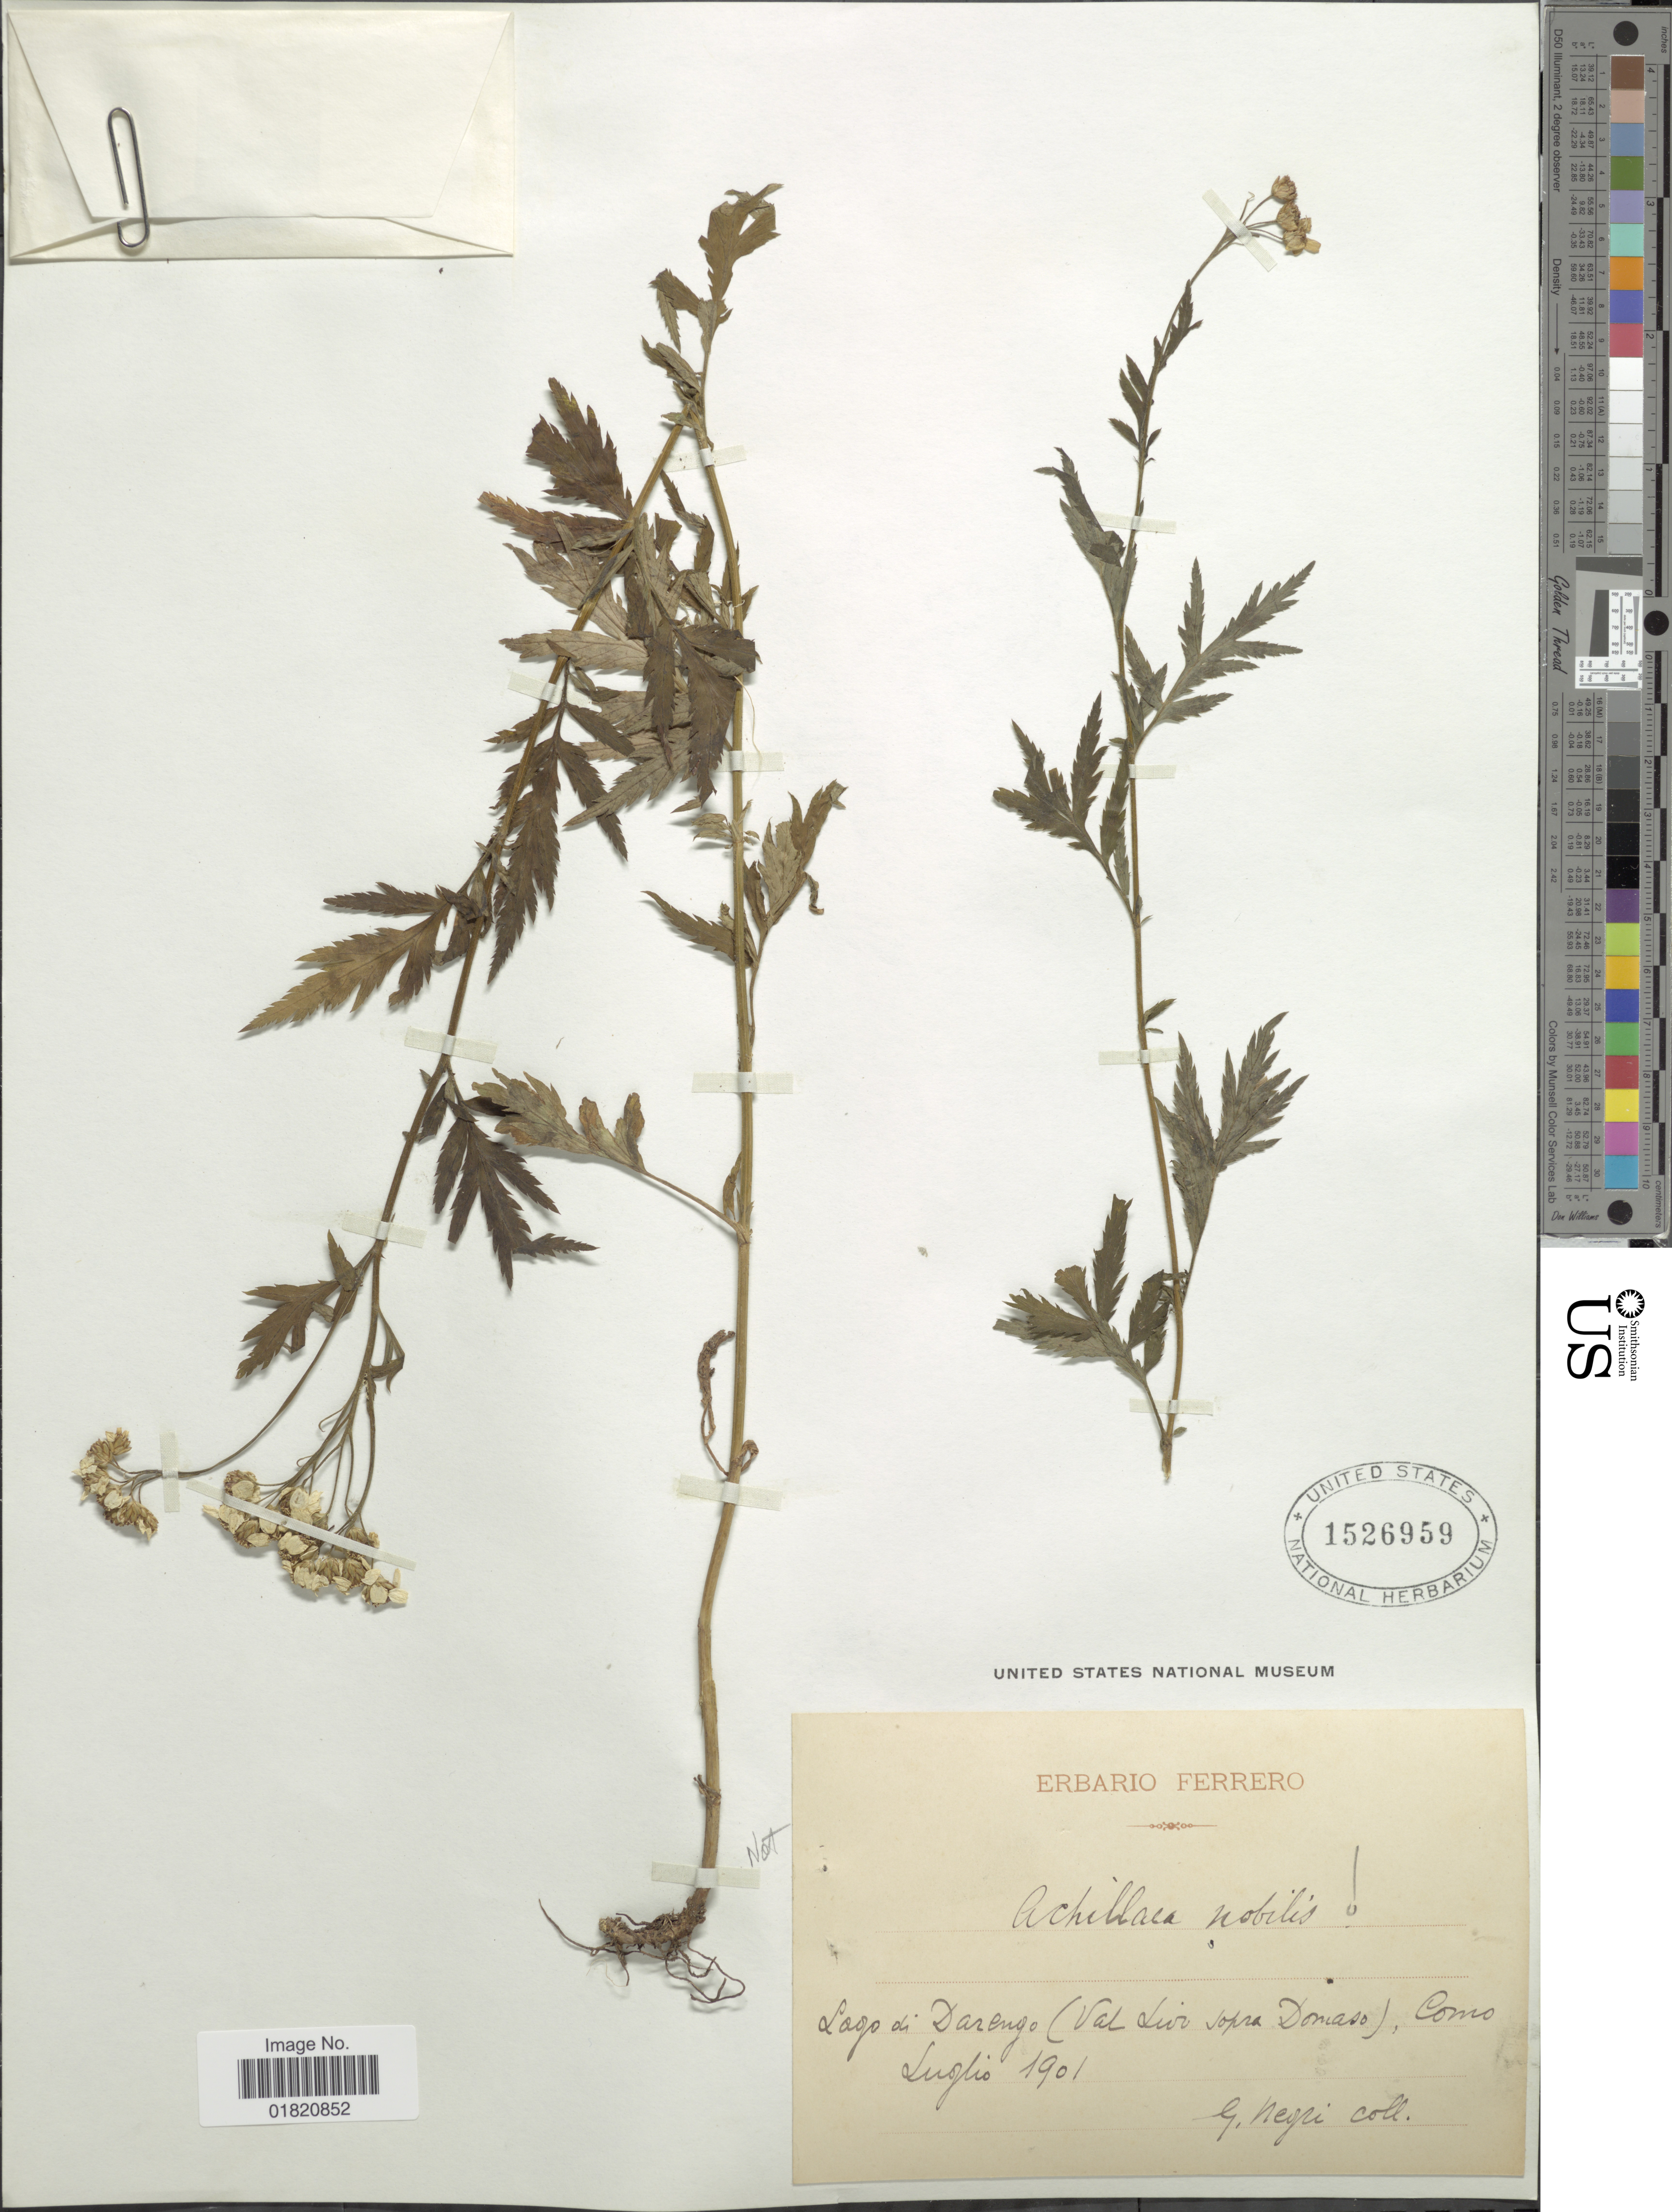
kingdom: Plantae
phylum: Tracheophyta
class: Magnoliopsida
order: Asterales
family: Asteraceae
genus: Achillea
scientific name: Achillea nobilis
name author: L.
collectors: G. Negri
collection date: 1901-07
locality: Lago di Darengo (Val Livi sopra Domaso), Como [interpreted]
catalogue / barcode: US 1526959